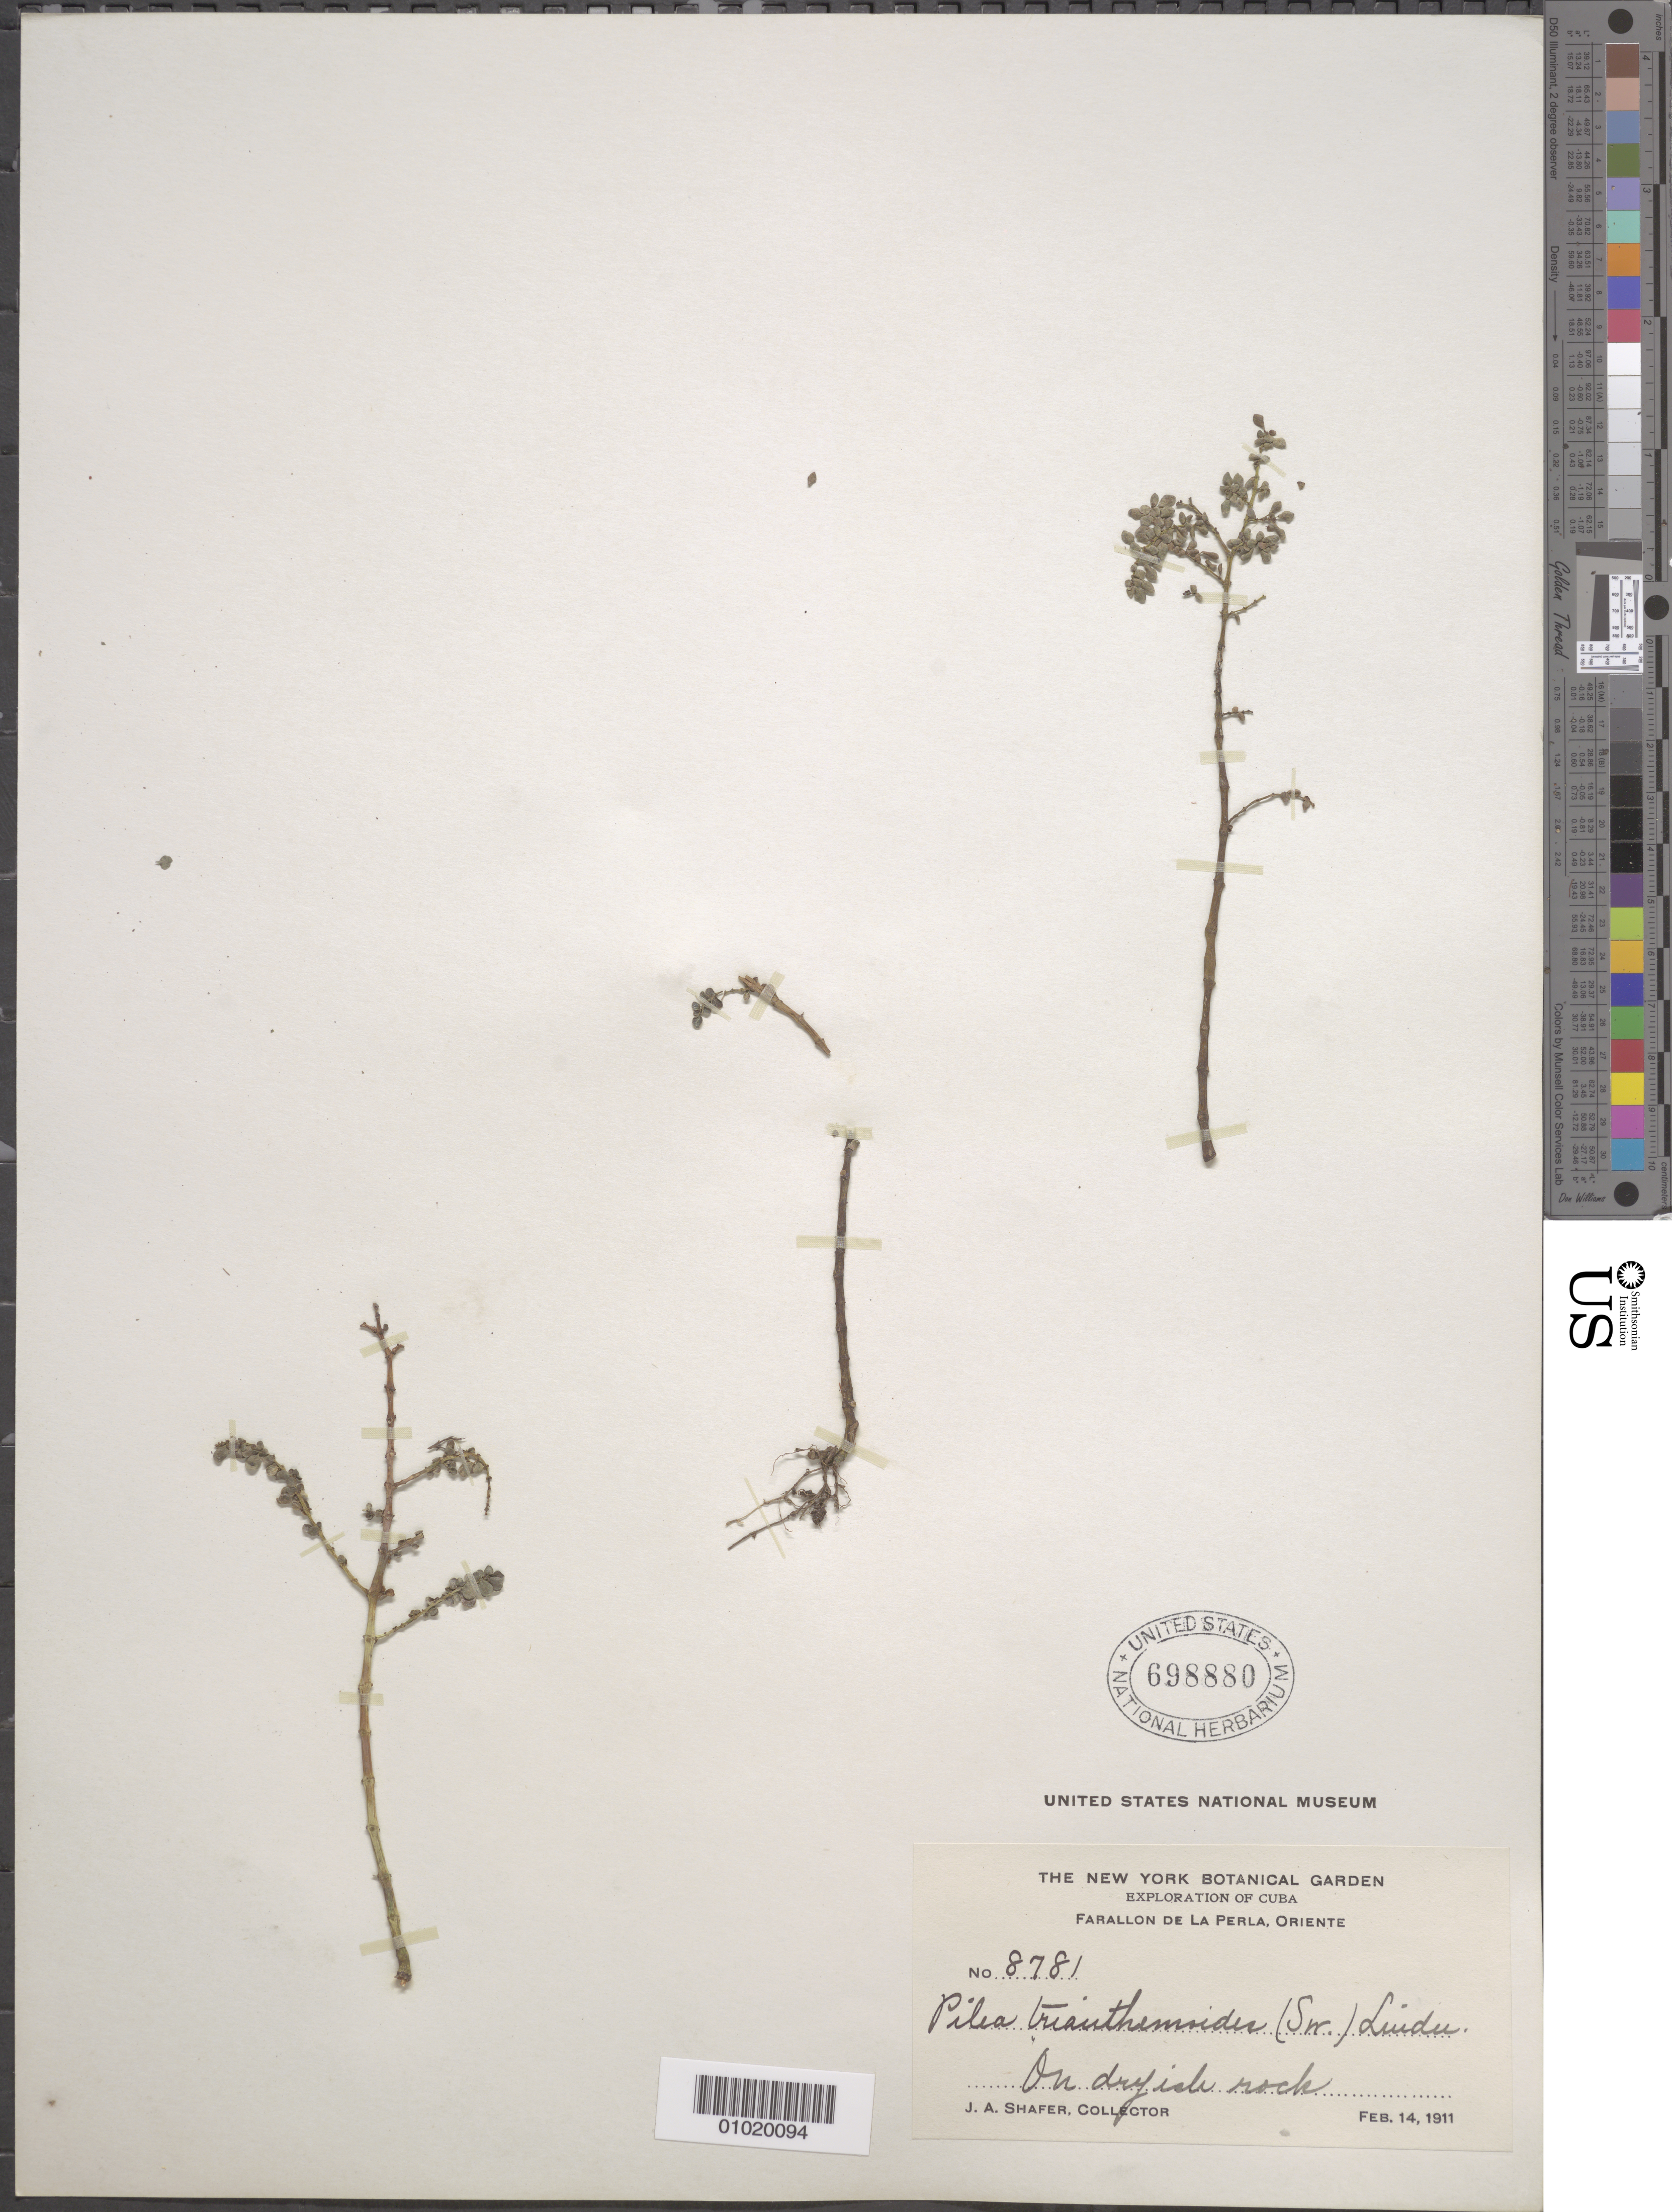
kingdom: Plantae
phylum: Tracheophyta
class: Magnoliopsida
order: Rosales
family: Urticaceae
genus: Pilea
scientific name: Pilea trianthemoides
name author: (Sw.) Lindl.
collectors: J. A. Shafer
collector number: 8781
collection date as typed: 14 Feb 1911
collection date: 1911-02-14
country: Cuba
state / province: Oriente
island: Cuba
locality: Farallon de La Perla On dryish rock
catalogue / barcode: US 698880